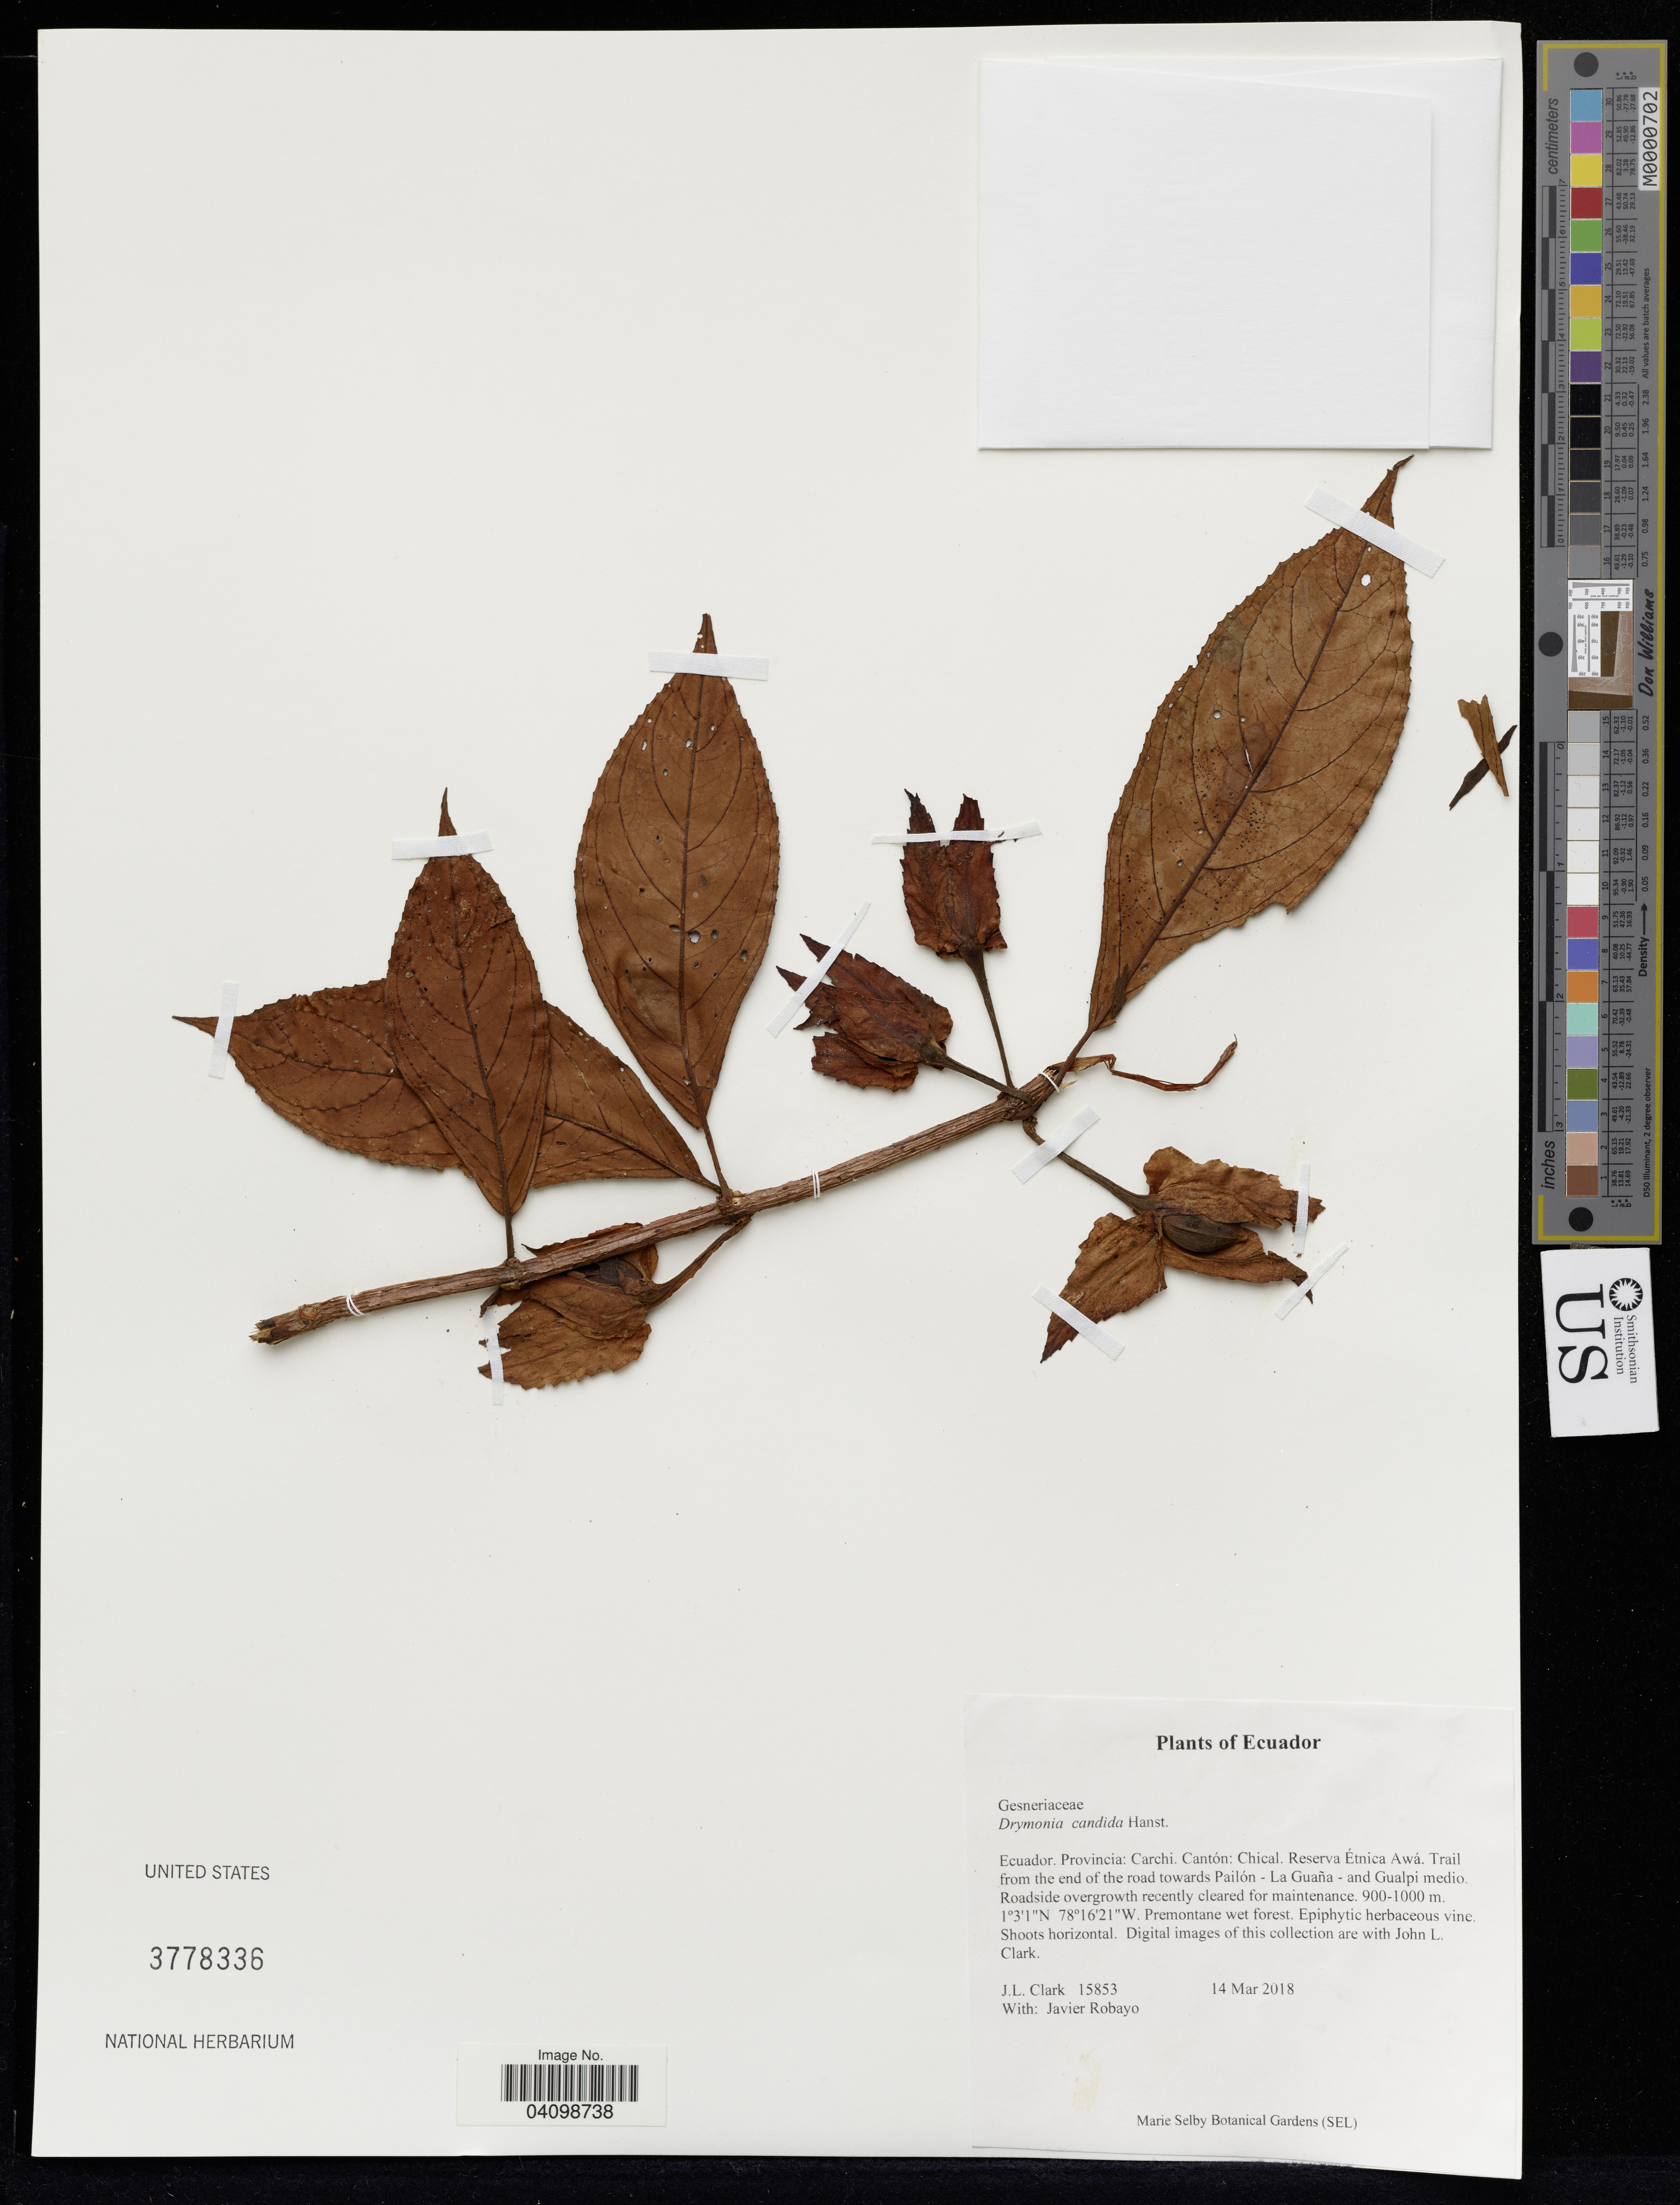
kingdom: Plantae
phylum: Tracheophyta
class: Magnoliopsida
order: Lamiales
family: Gesneriaceae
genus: Drymonia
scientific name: Drymonia candida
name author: Hanst.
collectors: J. Clark & J. Robayo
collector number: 15853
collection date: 2018-03-14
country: Ecuador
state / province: Carchi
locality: Cantón: Chical. Reserva Étnica Awá. Trail from the end of the road towards Pailón - La Guaña - and Gualpi medio.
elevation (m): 900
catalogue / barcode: US 3778336